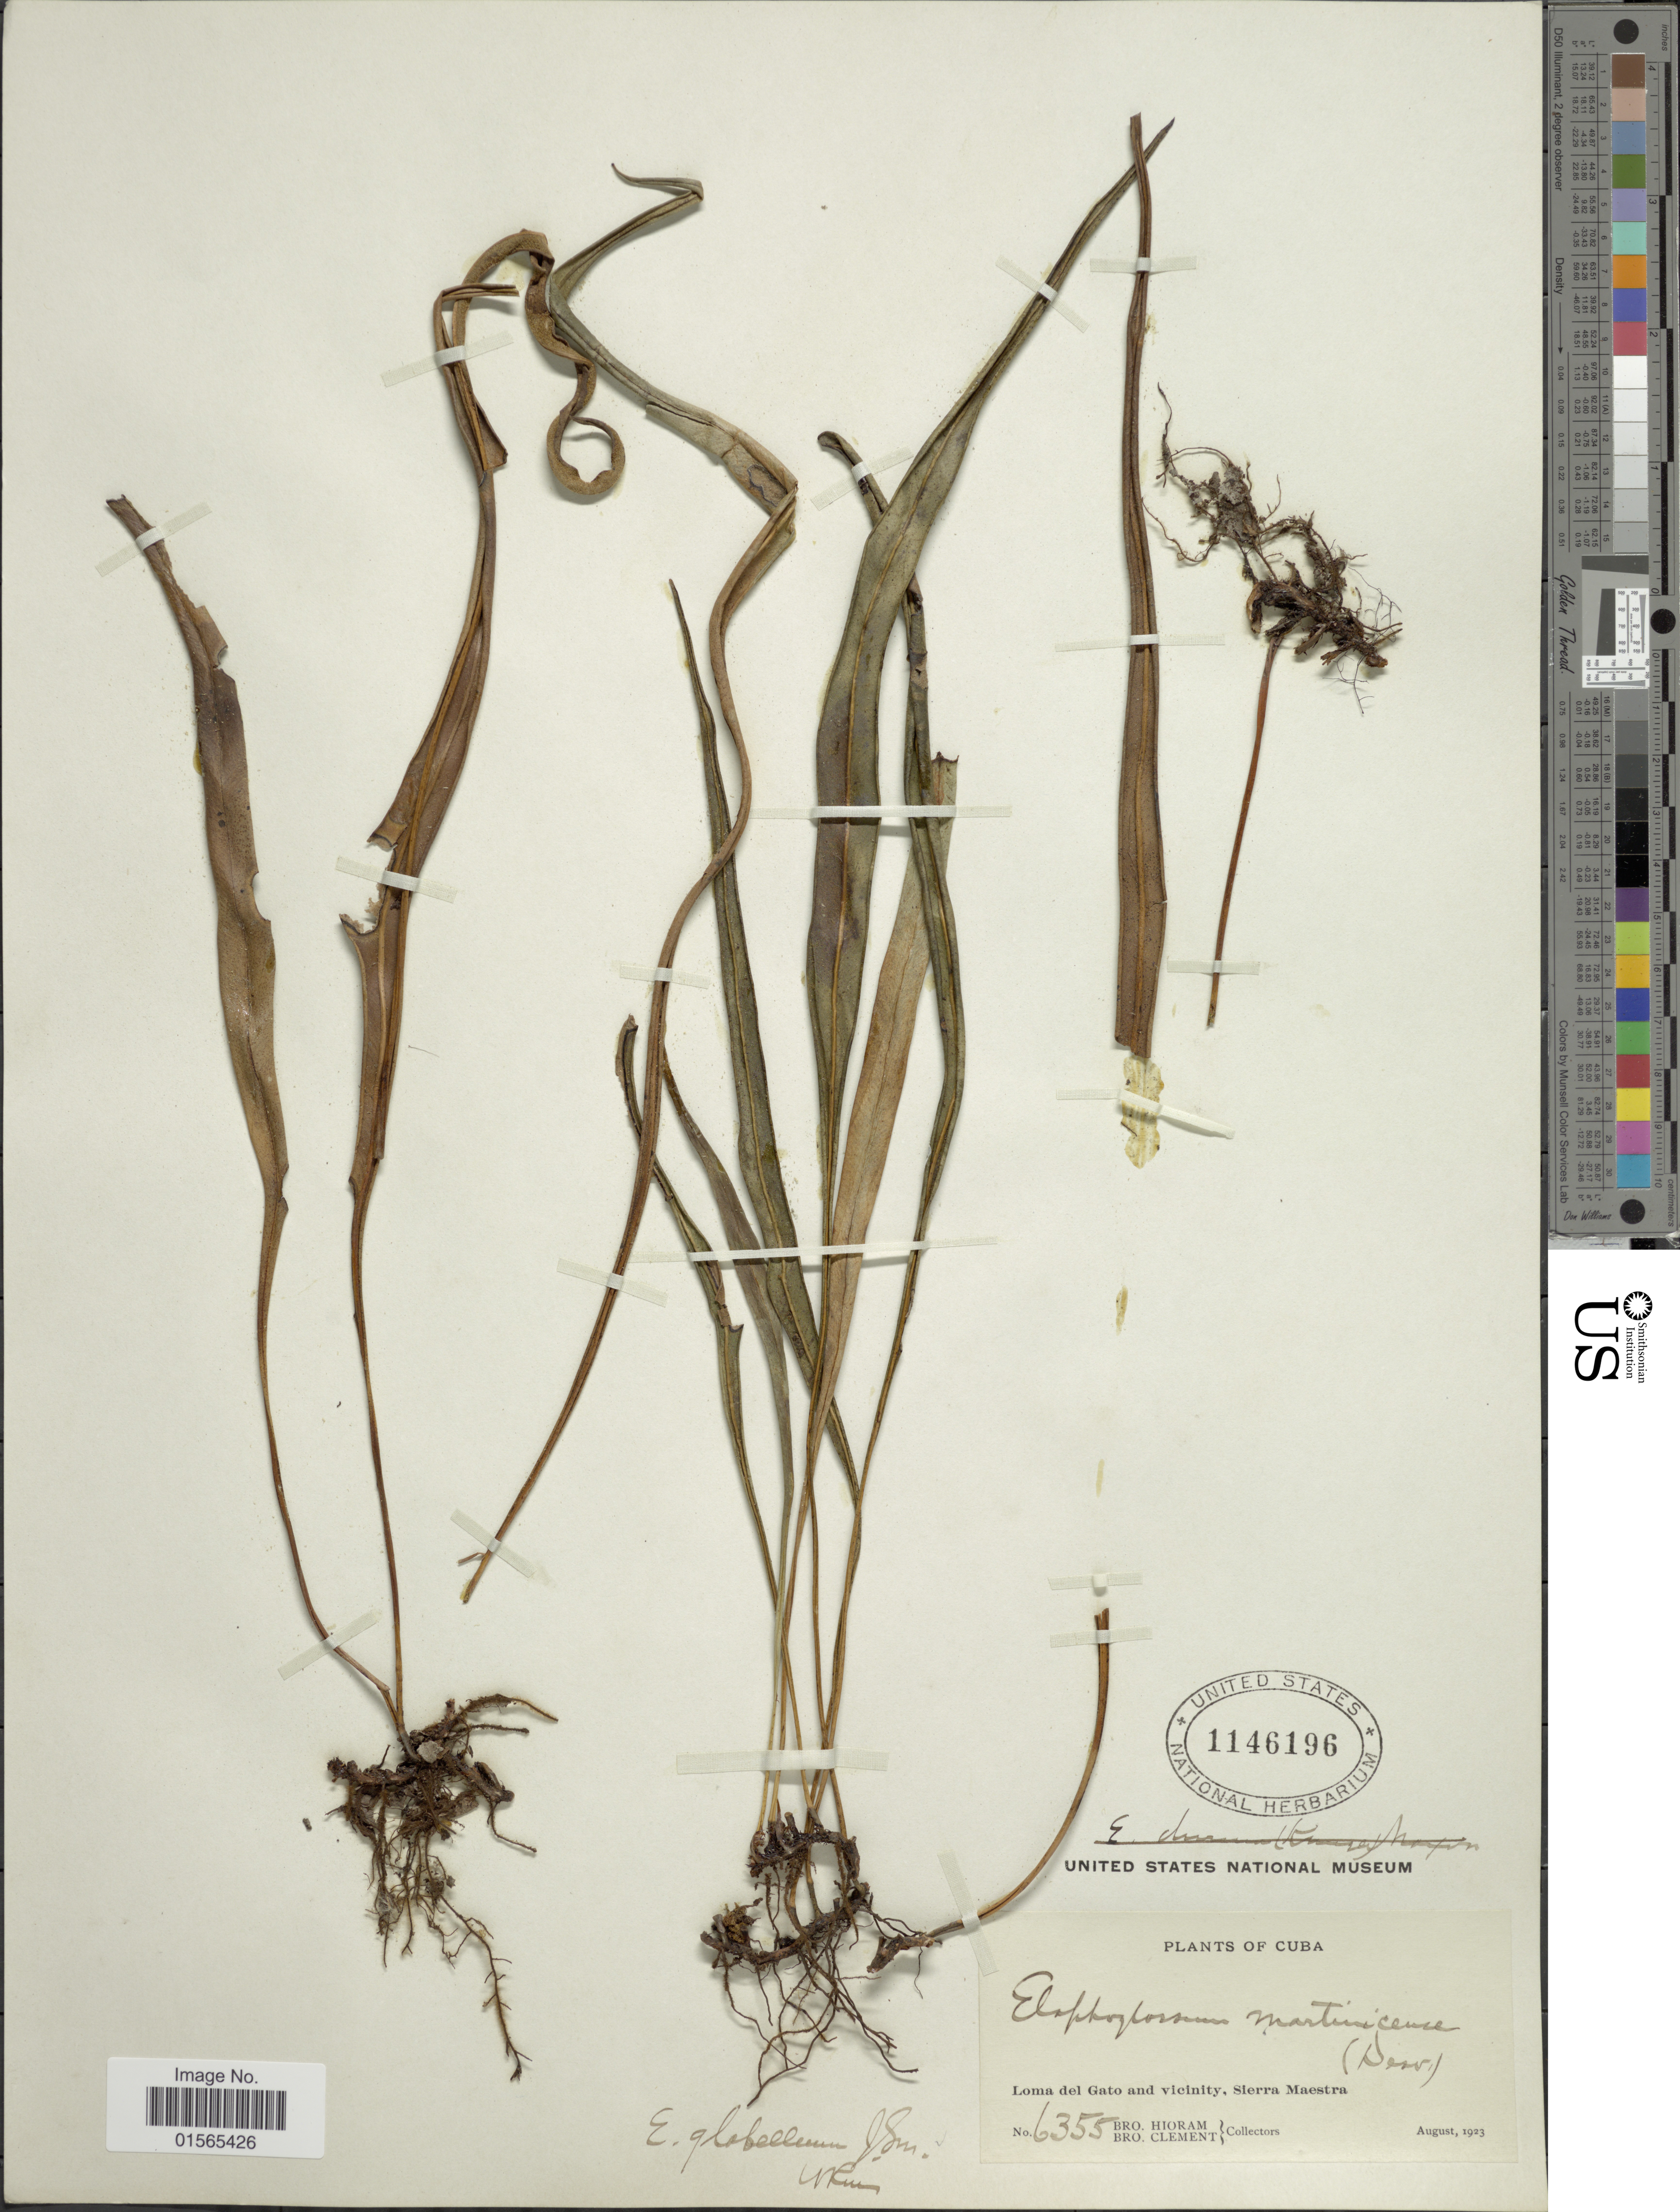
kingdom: Plantae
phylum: Tracheophyta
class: Polypodiopsida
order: Polypodiales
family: Dryopteridaceae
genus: Elaphoglossum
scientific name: Elaphoglossum glabellum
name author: J. Sm.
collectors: Bro. Hioram & B. Clement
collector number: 6355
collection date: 1923-08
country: Cuba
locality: Loma del Gato and vicinity, Sierra Meastra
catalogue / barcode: US 1146196